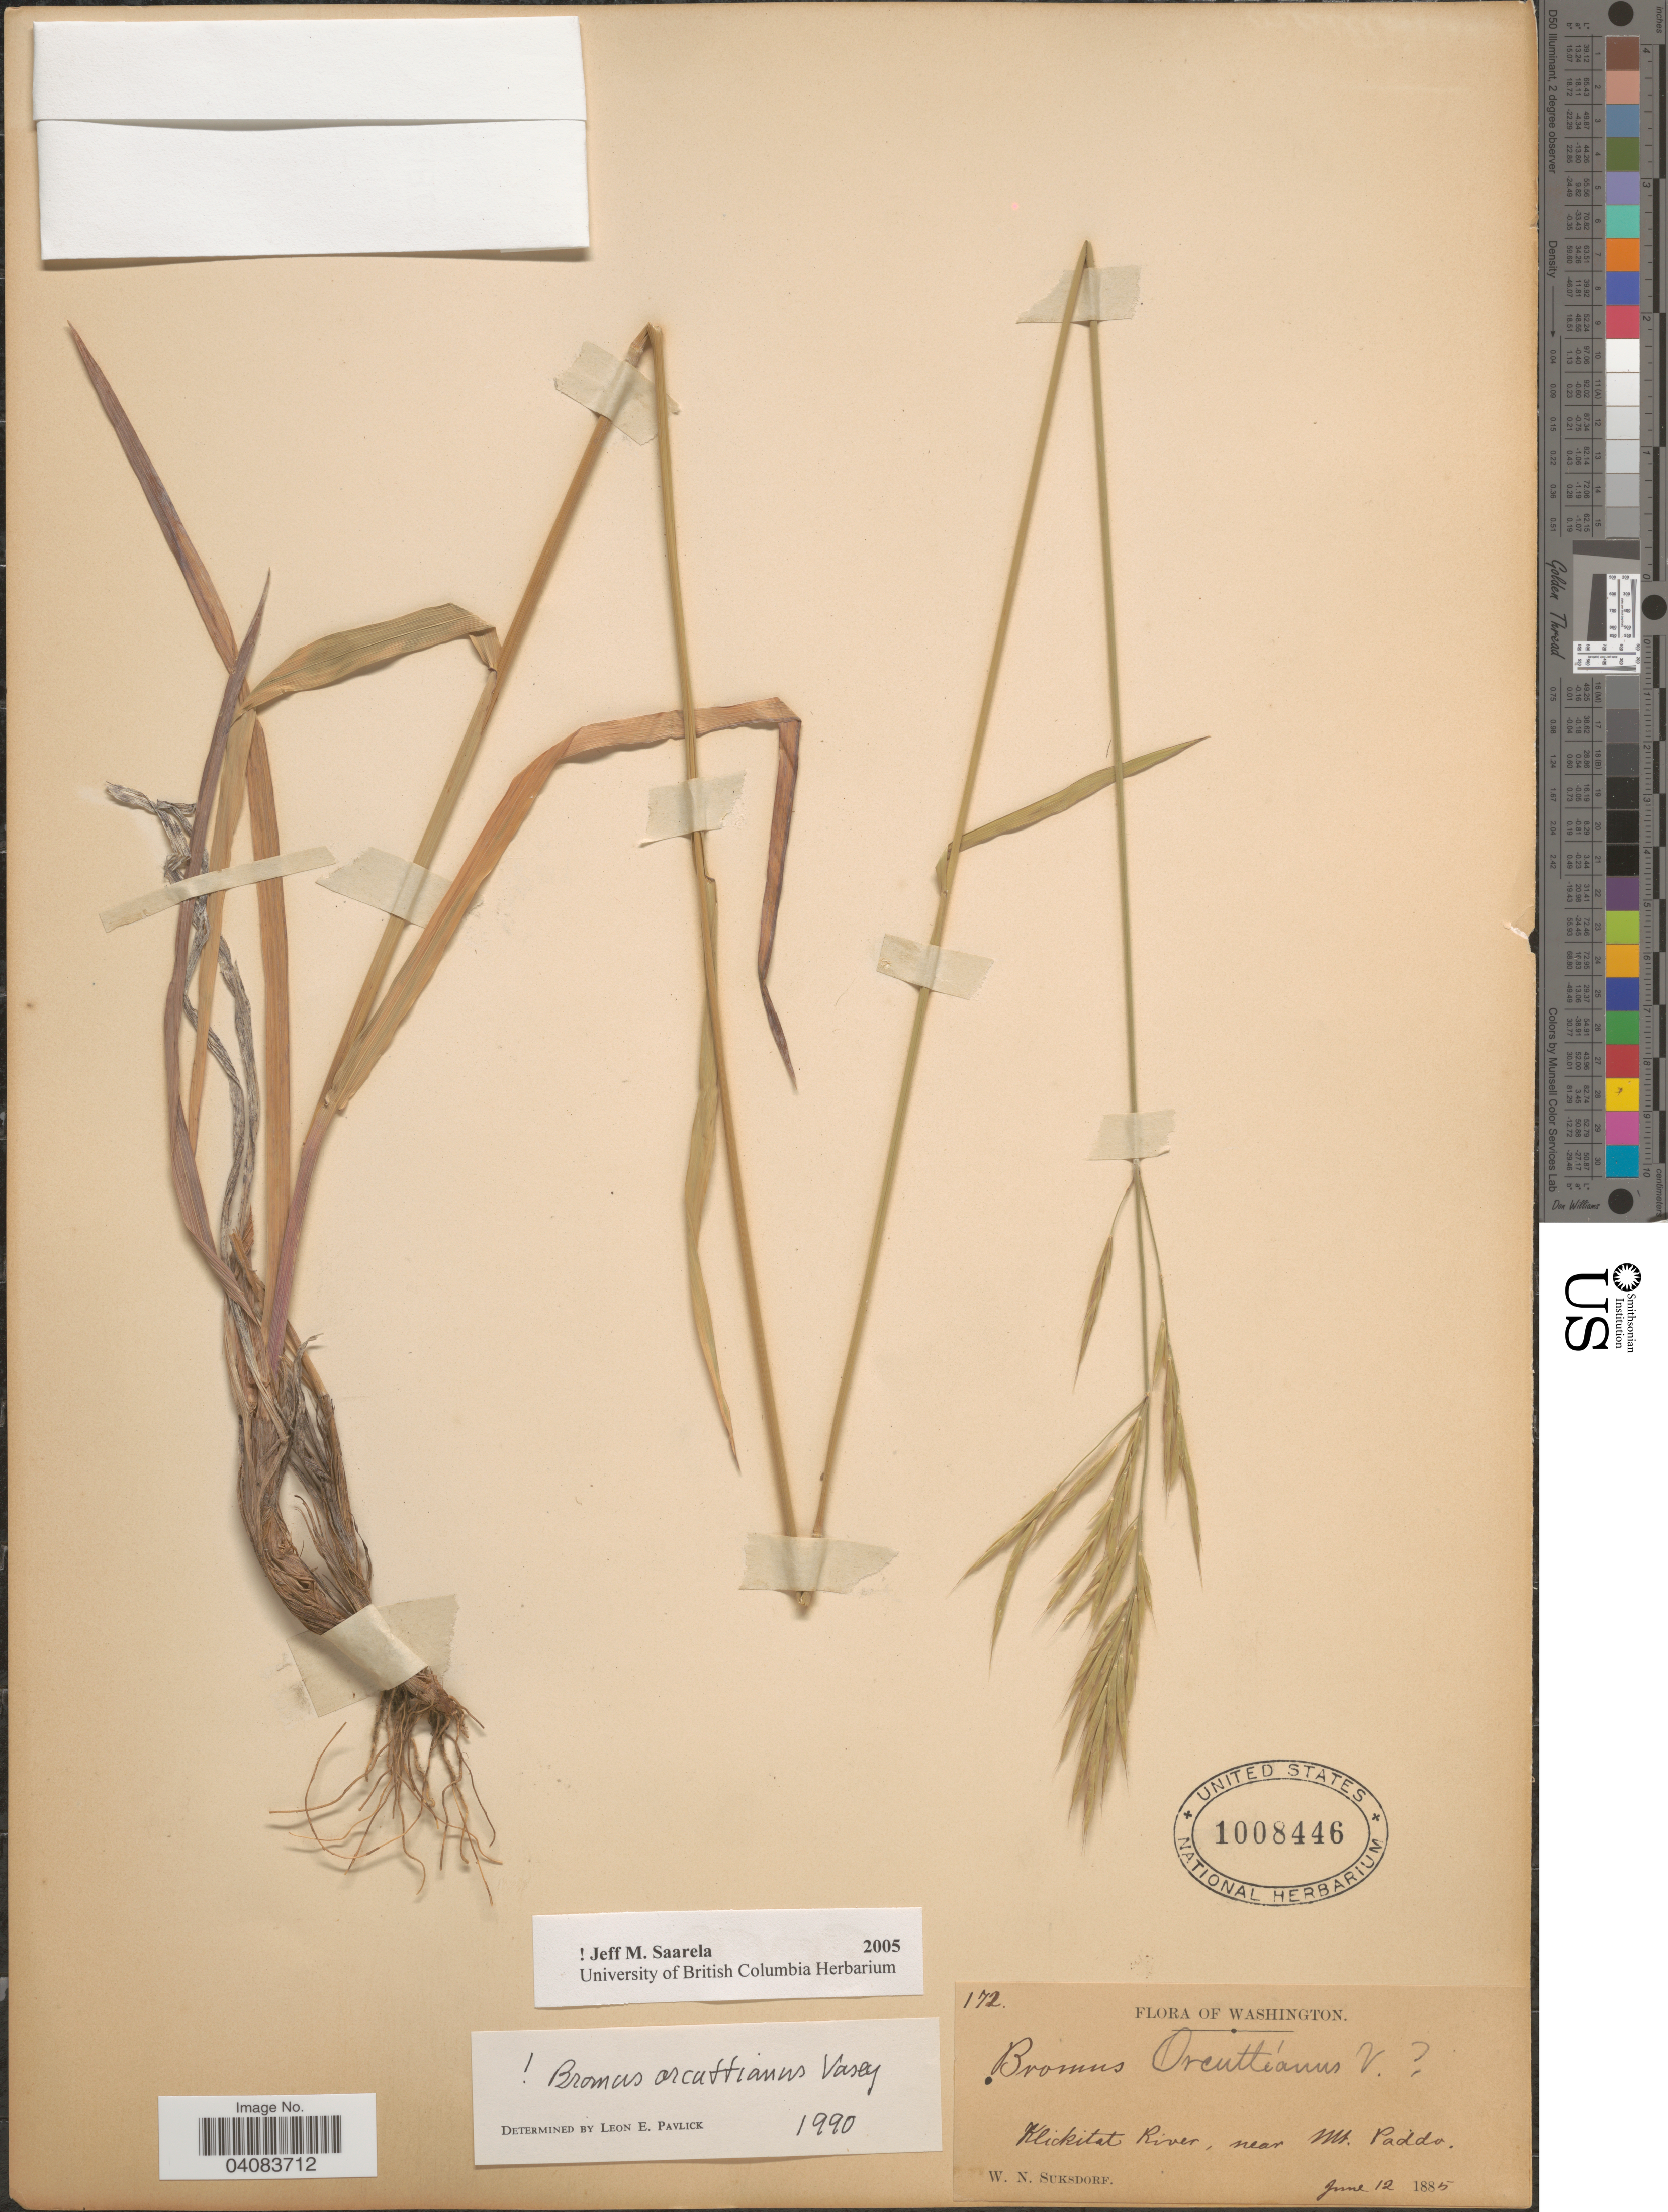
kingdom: Plantae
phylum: Tracheophyta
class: Liliopsida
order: Poales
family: Poaceae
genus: Bromus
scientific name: Bromus orcuttianus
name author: Vasey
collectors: W. N. Suksdorf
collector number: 172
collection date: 1885-06-12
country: United States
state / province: Washington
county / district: Klickitat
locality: Klickitat River, near Mt. Paddo.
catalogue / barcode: US 1008446